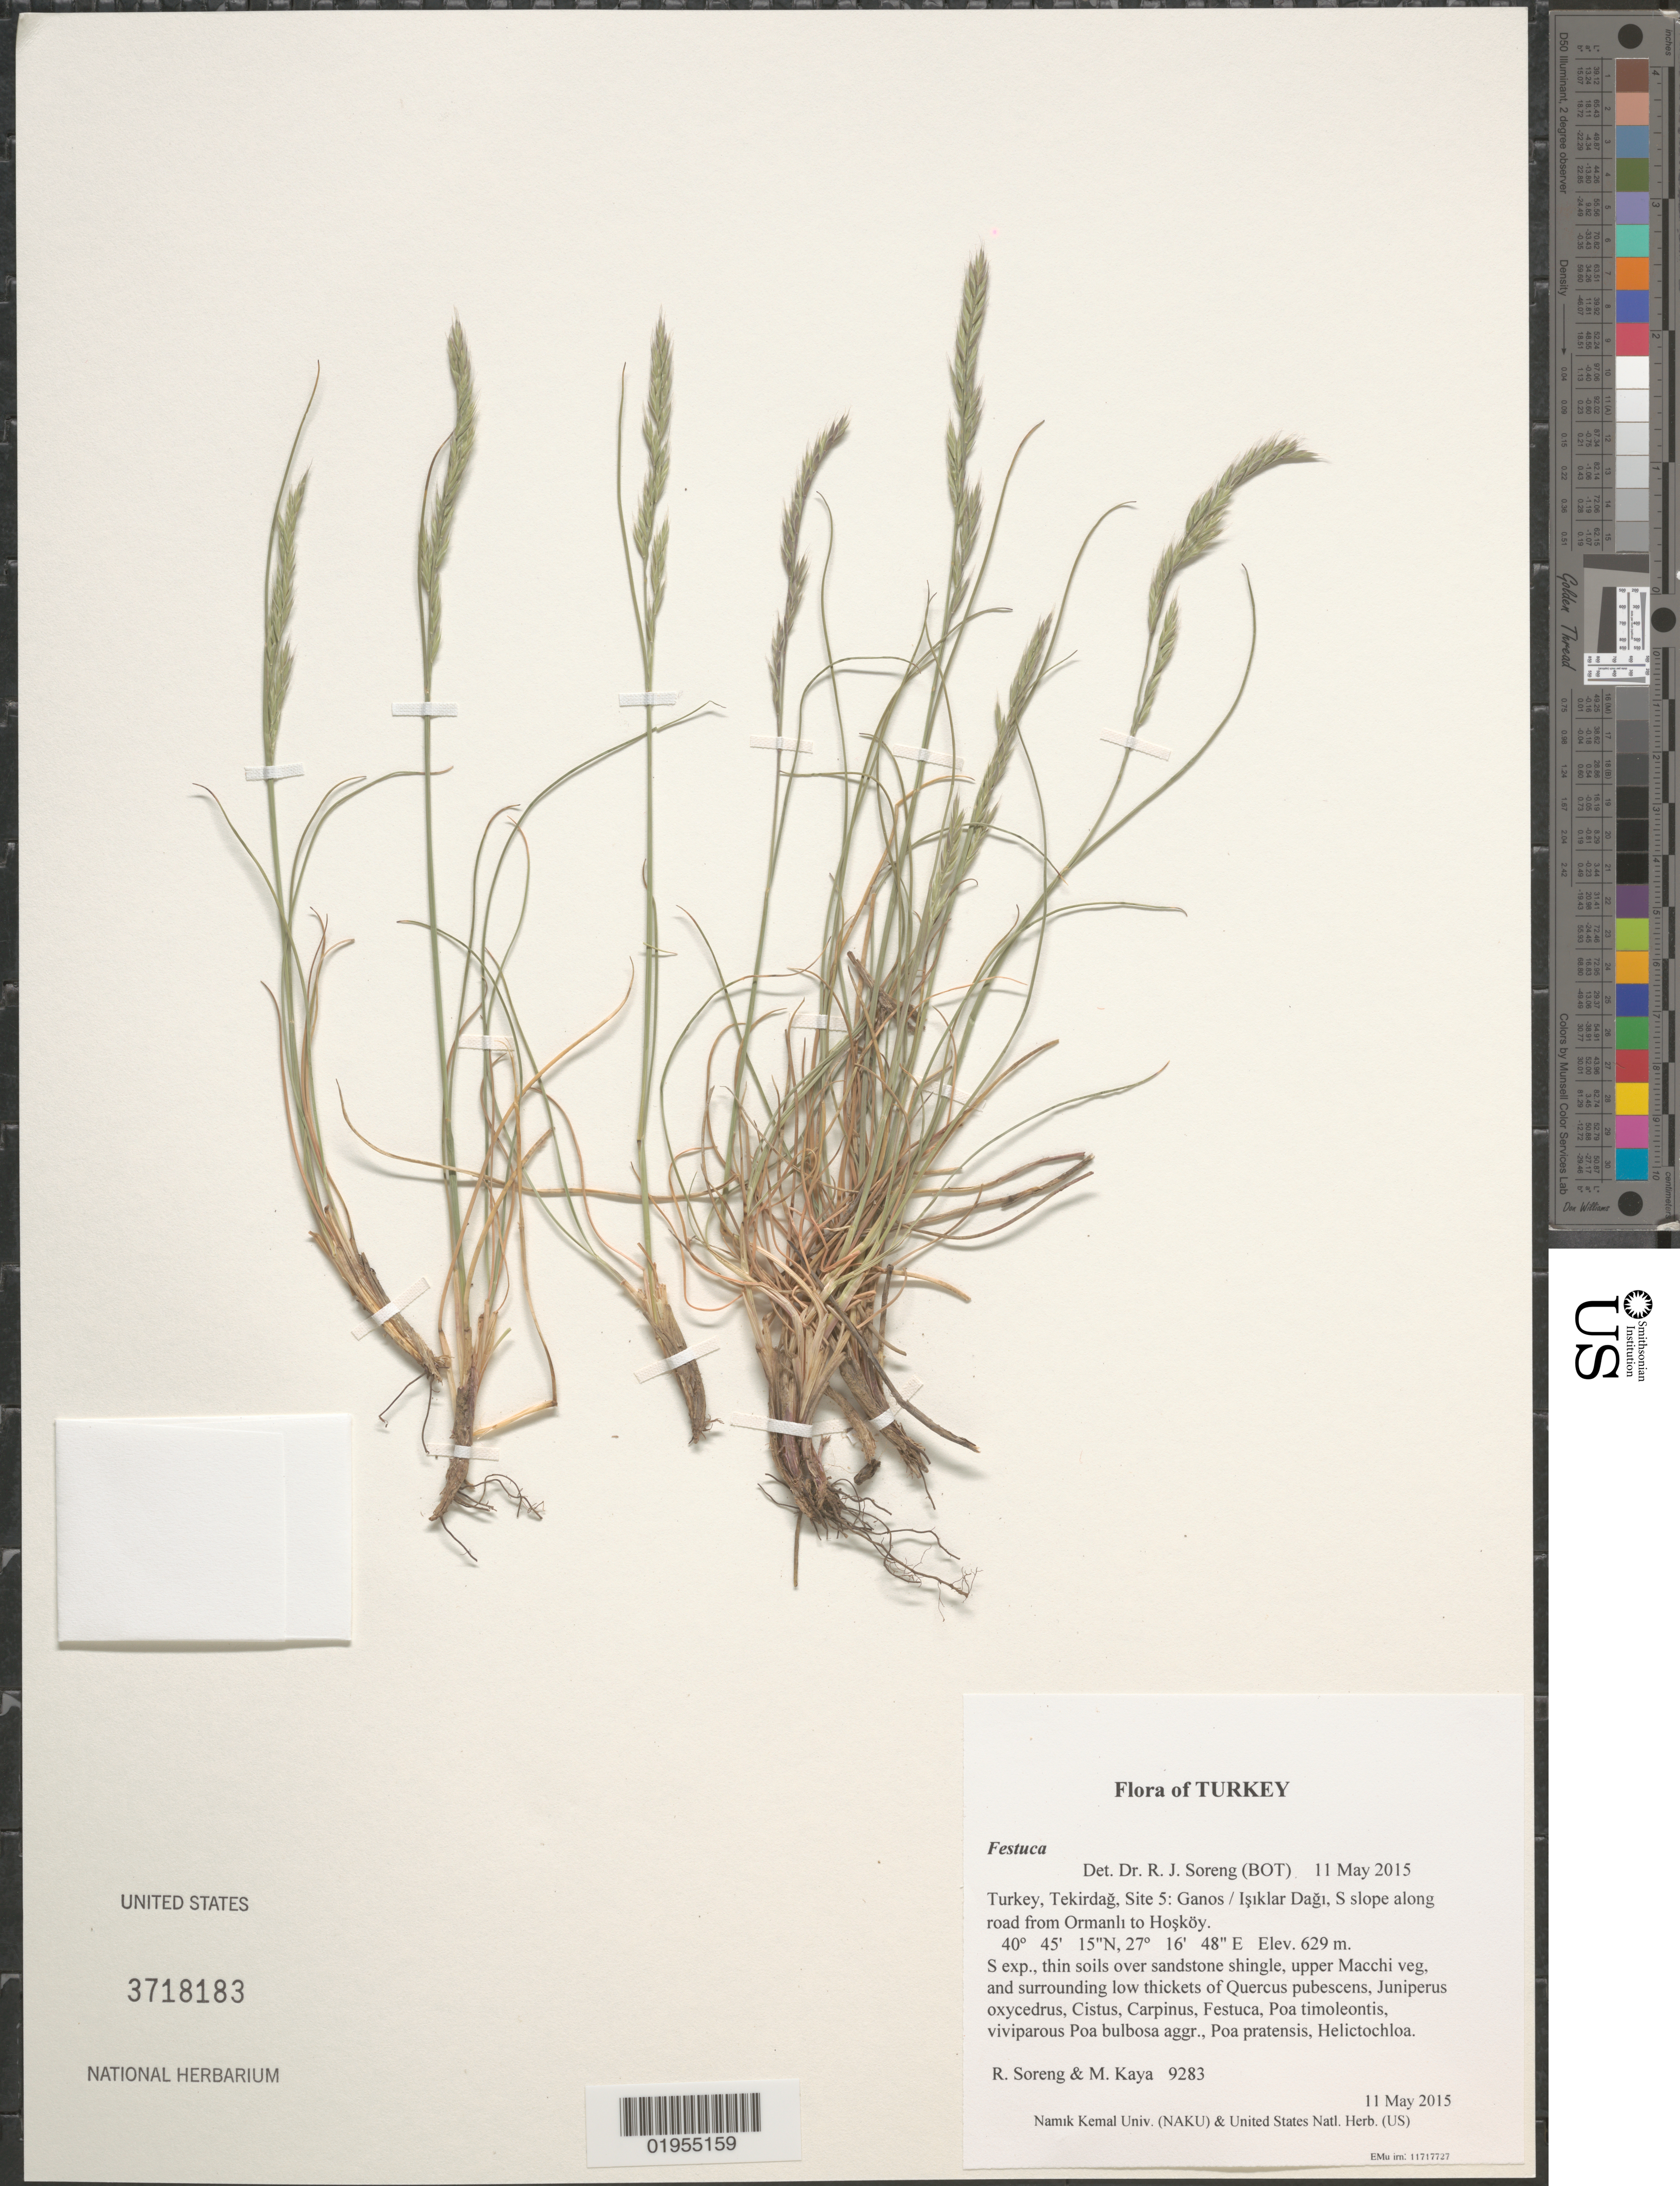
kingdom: Plantae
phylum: Tracheophyta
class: Liliopsida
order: Poales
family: Poaceae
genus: Festuca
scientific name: Festuca sp.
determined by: Soreng, Robert J., Research Associate (BOT), Smithsonian Institution - National Museum of Natural History (UNITED STATES)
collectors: R. J. Soreng & M. Kaya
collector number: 9283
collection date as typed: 2015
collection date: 2015-05-11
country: Turkey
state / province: Tekirdag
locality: Site 5: Ganos / Isiklar Dagi, S slope along road from Ormanli to Hoskoy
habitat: S exp., thin soils over sandstone shingle, upper Macchi veg, and surrounding low thickets of Quercus pubescens, Juniperus oxycedrus, Cistus, Carpinus, Festuca, Poa timoleontis, viviparous Poa bulbosa aggr., Poa pratensis, Helictochloa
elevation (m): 629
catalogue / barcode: US 3718183